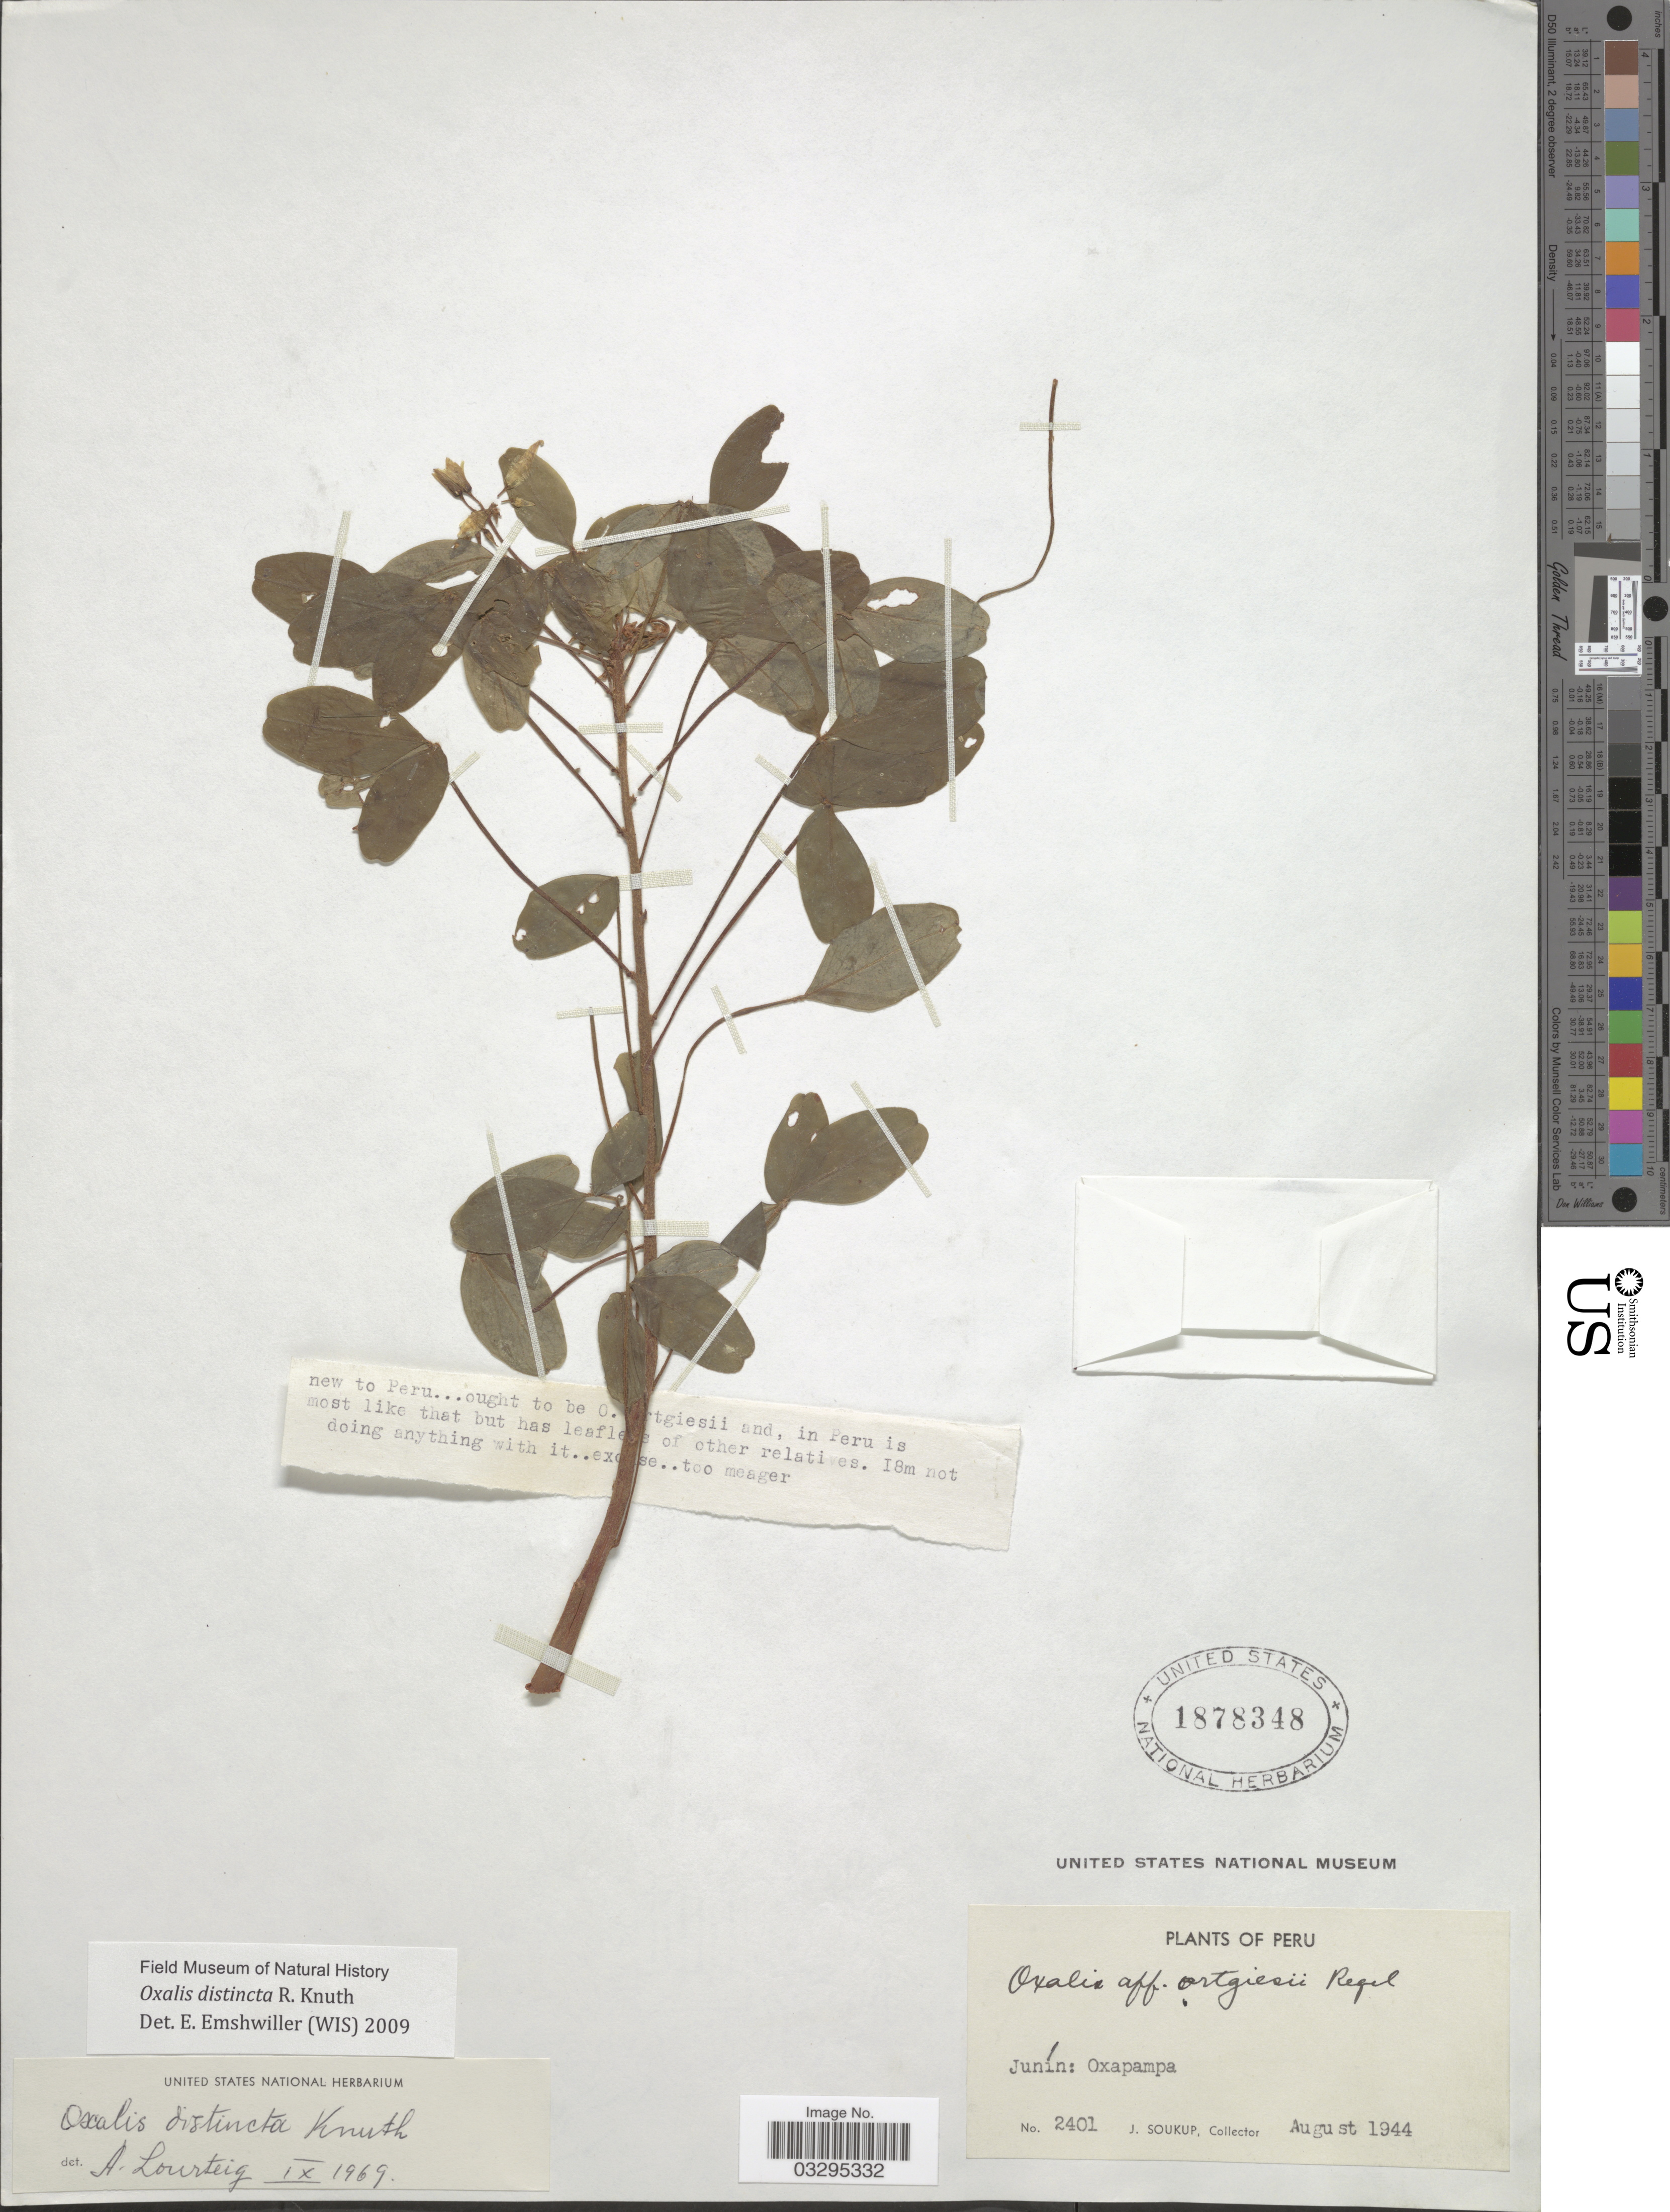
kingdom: Plantae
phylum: Tracheophyta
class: Magnoliopsida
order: Oxalidales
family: Oxalidaceae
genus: Oxalis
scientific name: Oxalis distincta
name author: R. Knuth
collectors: J. Soukup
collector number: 2401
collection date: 1944-08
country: Peru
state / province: Junín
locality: Oxapampa.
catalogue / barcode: US 1878348